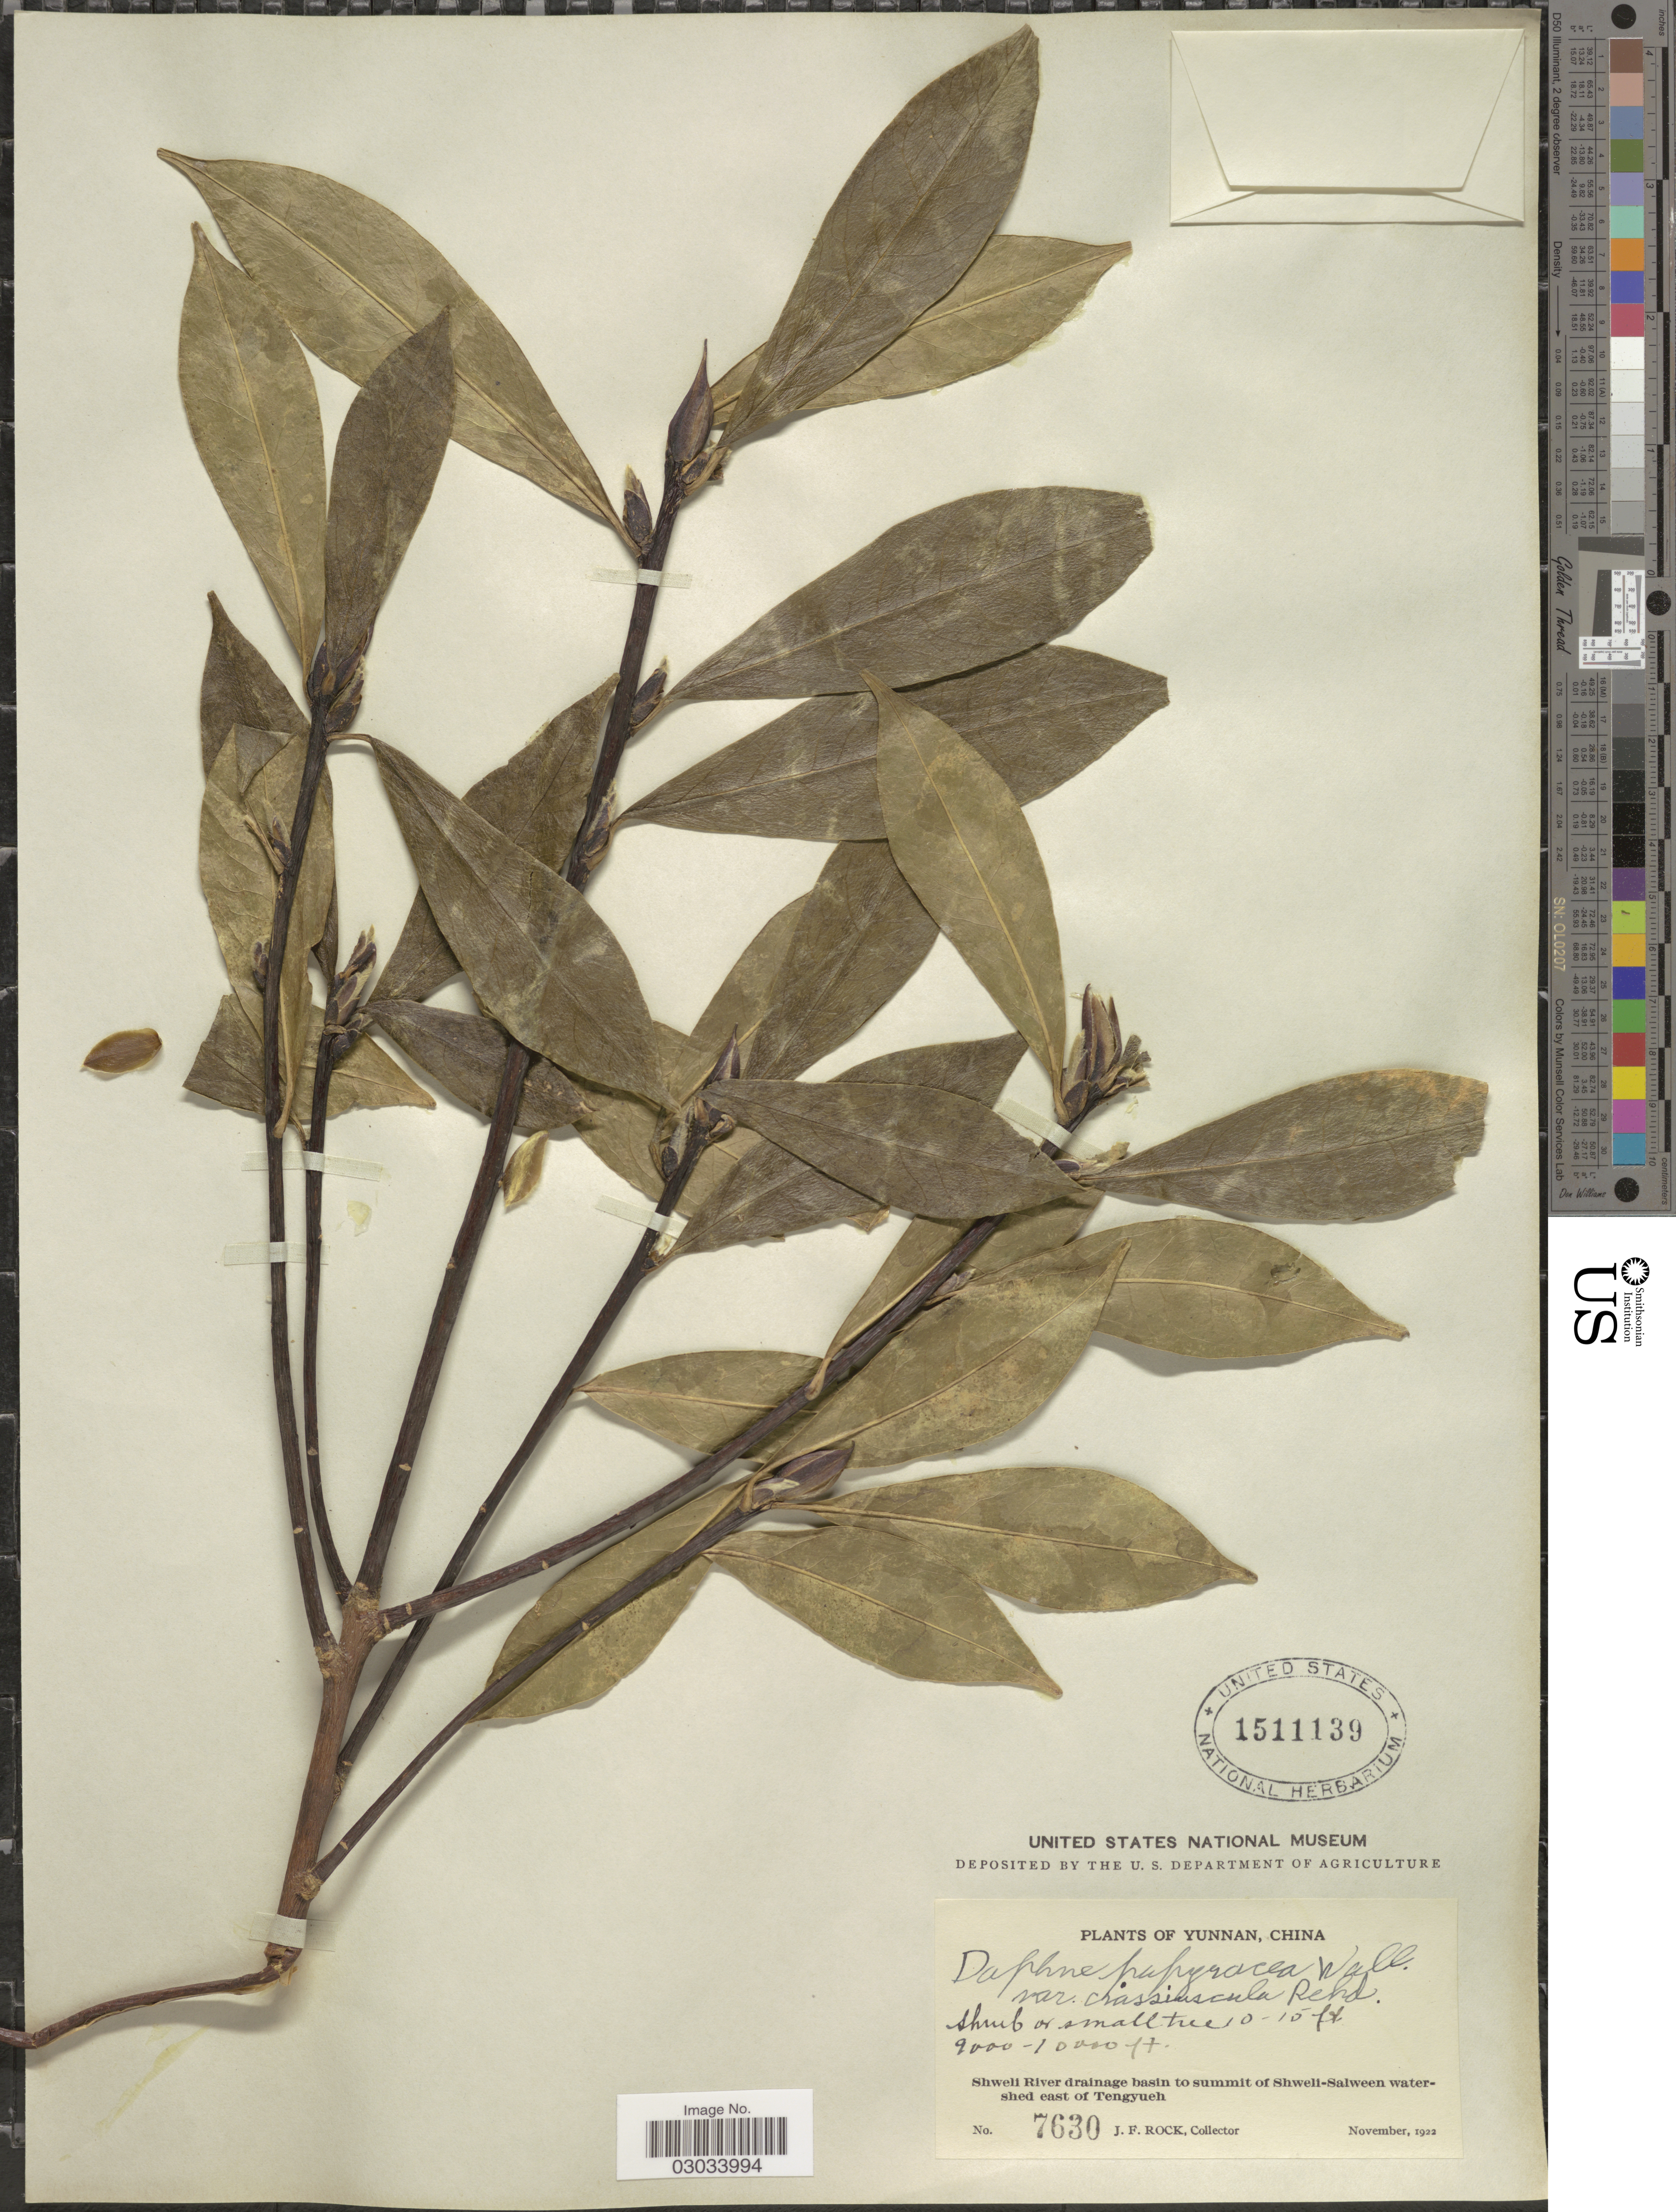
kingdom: Plantae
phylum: Tracheophyta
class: Magnoliopsida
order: Malvales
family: Thymelaeaceae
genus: Daphne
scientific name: Daphne papyracea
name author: Wall. ex Steud.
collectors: J. Rock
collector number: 7630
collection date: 1922-11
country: China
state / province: Yunnan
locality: Shweli River drainage basin to summit of Shweli-Salween watershed east of Tengyueh.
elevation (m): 2743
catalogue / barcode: US 1511139